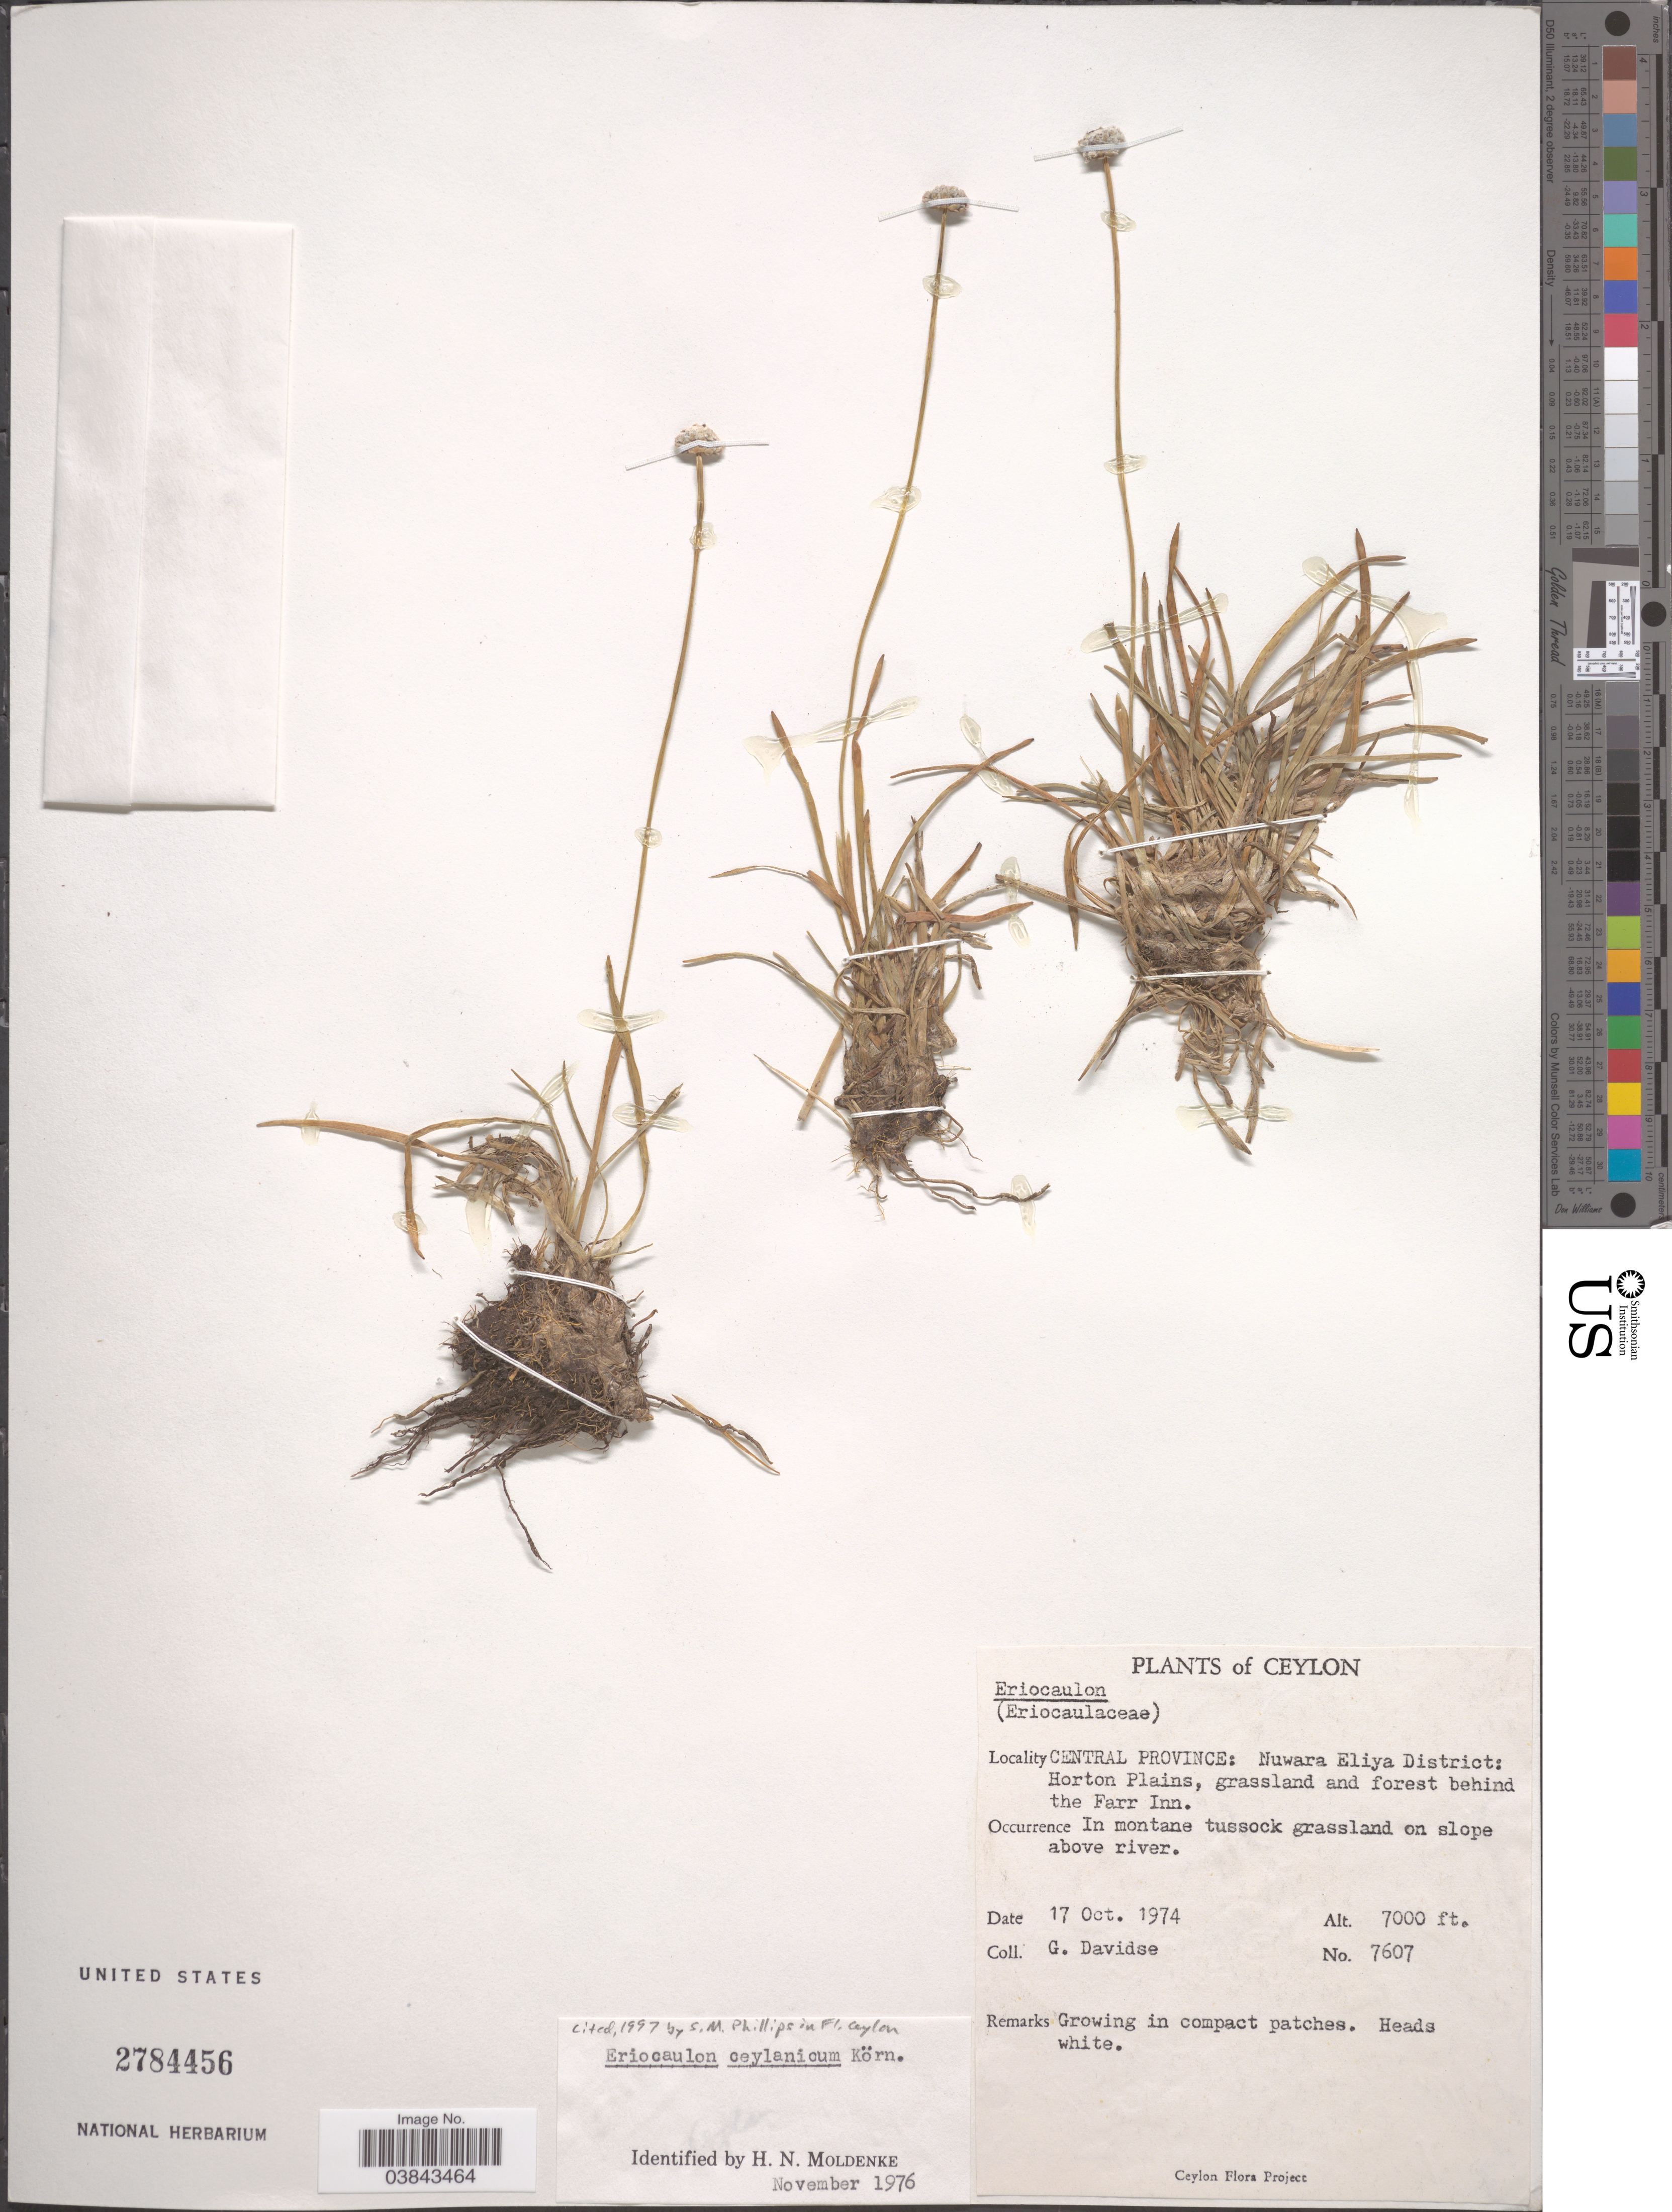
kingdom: Plantae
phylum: Tracheophyta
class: Liliopsida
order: Poales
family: Eriocaulaceae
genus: Eriocaulon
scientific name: Eriocaulon ceylanicum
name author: Körn.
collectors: G. Davidse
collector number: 7607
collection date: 1974-10-17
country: Sri Lanka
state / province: Central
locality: Ceylon. Central Province: Nuwara Eliya District: Horton Plains, grassland and forest behind the Farr Inn.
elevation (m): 2134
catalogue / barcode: US 2784456